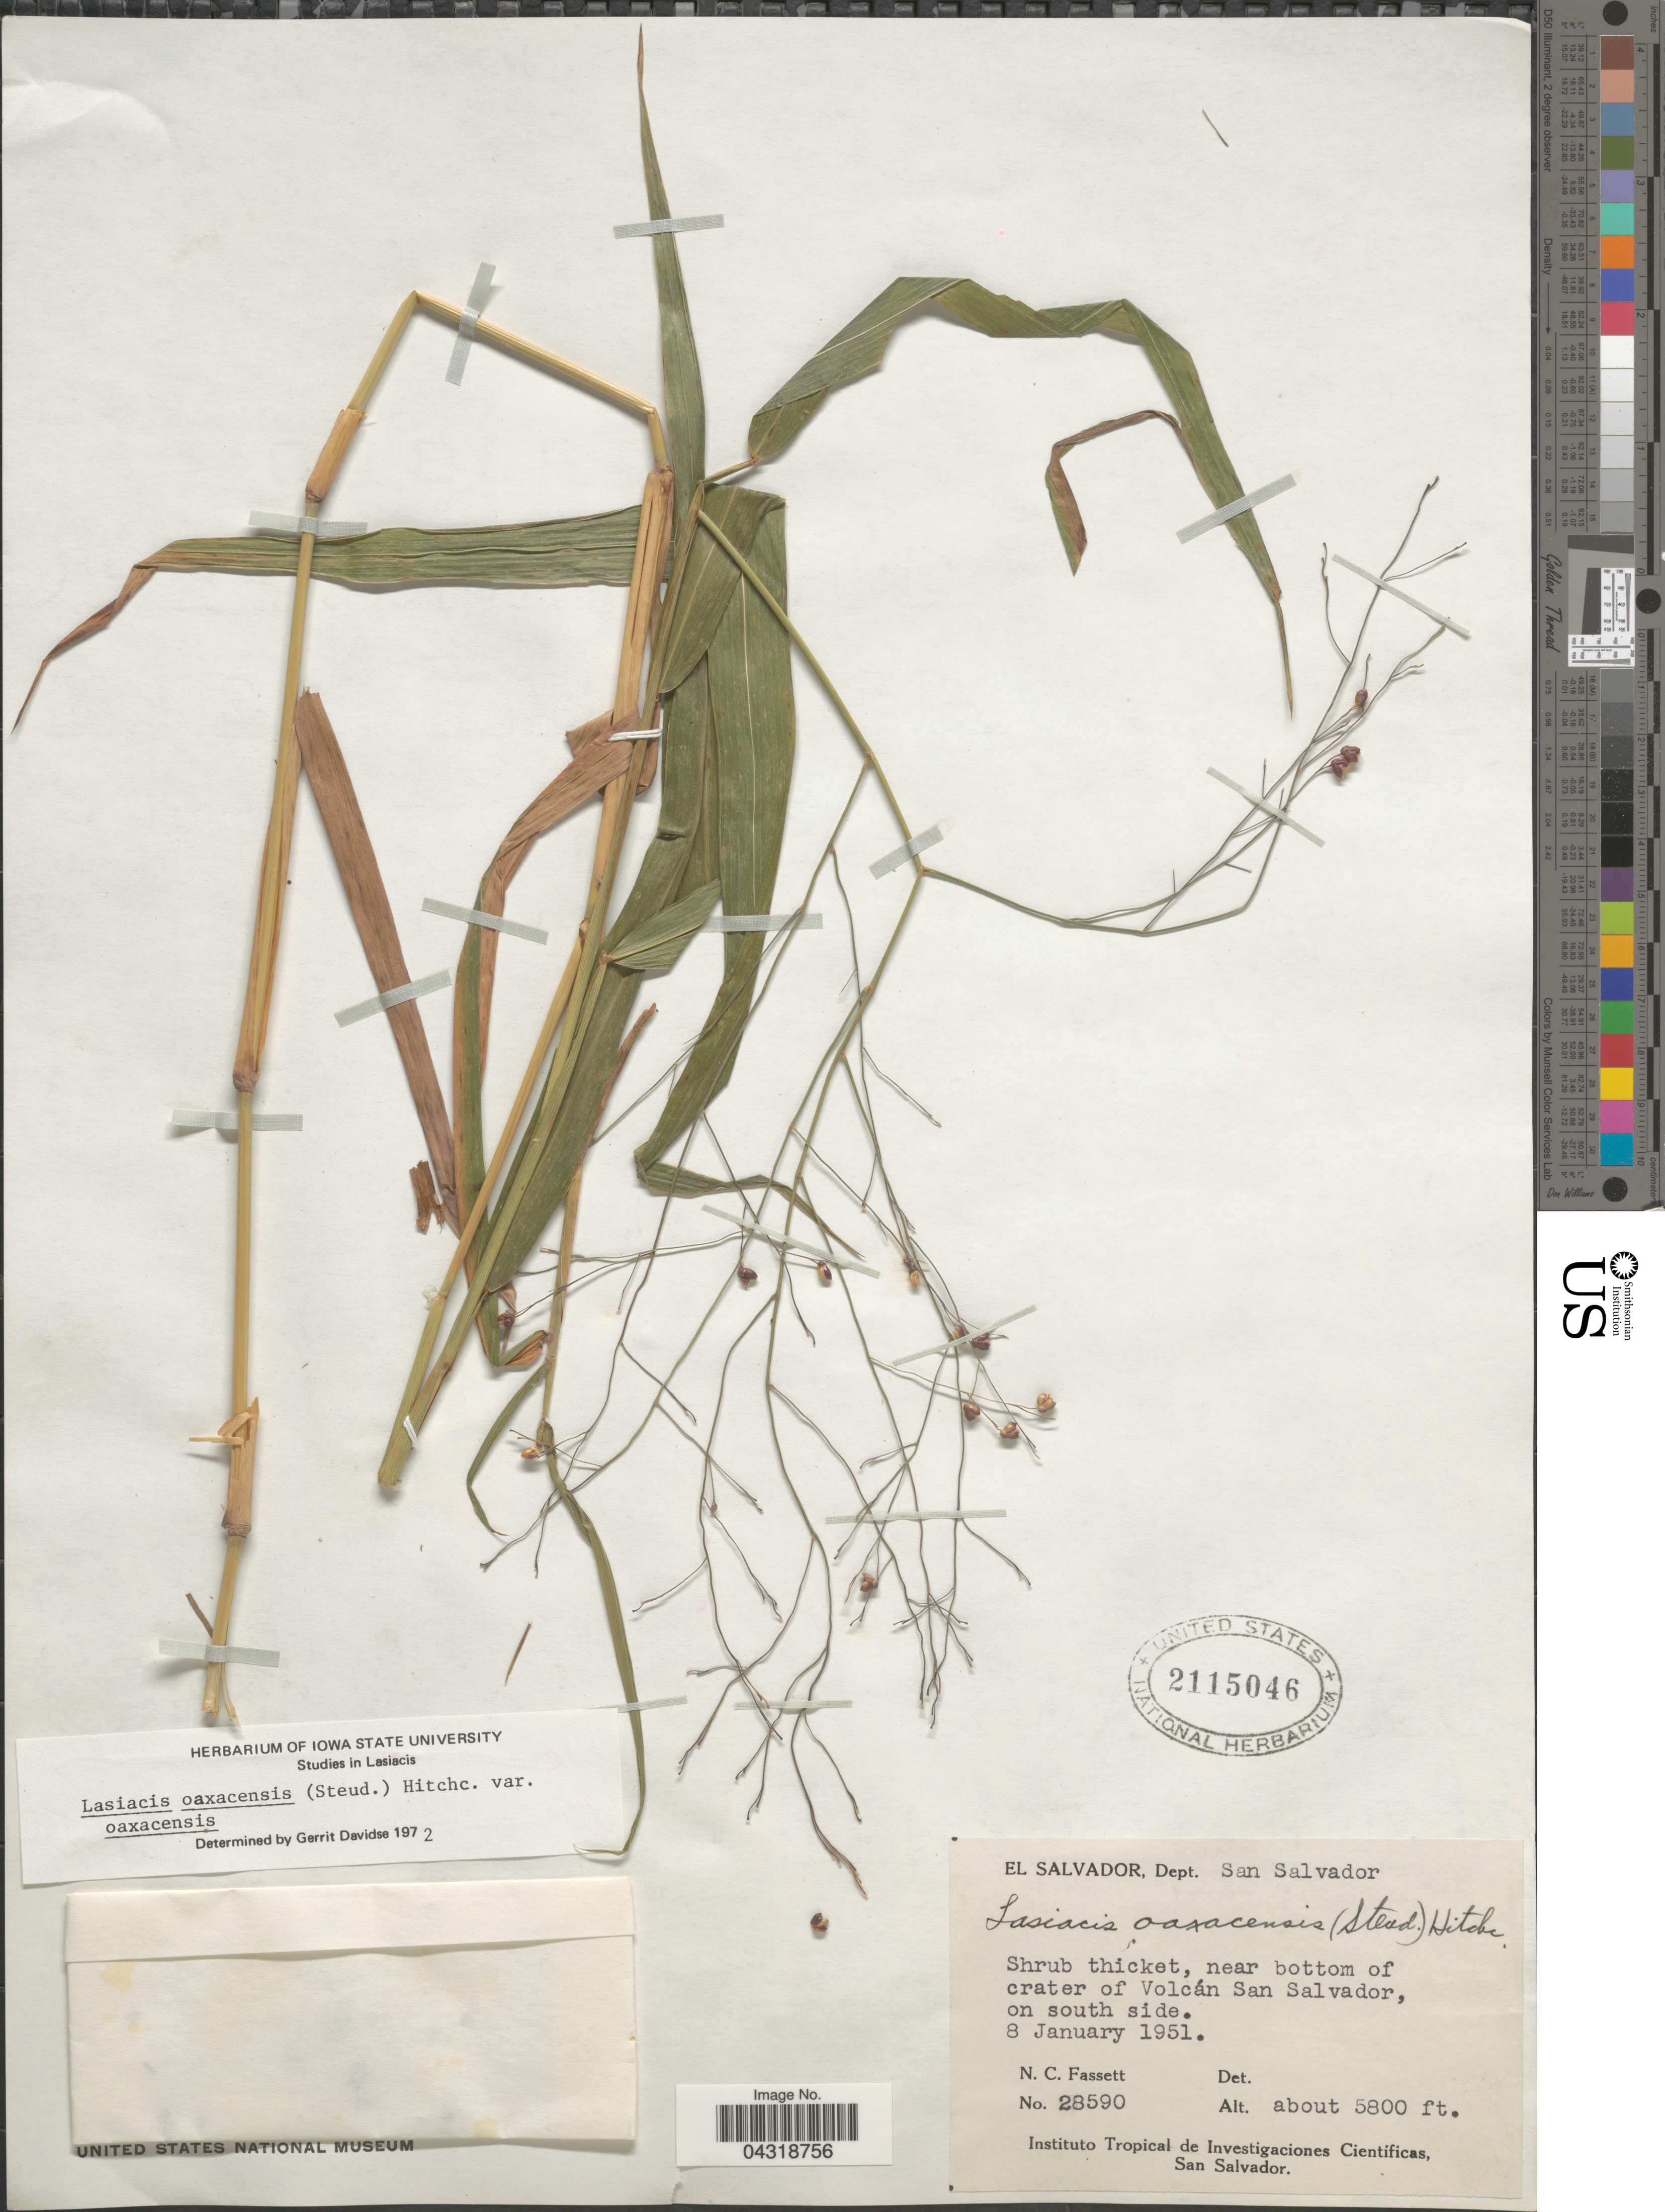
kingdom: Plantae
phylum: Tracheophyta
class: Liliopsida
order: Poales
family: Poaceae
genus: Lasiacis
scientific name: Lasiacis oaxacensis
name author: (Steud.) Hitchc.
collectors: N. C. Fassett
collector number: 28590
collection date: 1951-01-08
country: El Salvador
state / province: San Salvador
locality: Dept. San Salvador. Shrub thicket, near bottom of crater of Volcán San Salvador, on south side.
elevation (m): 1768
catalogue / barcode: US 2115046